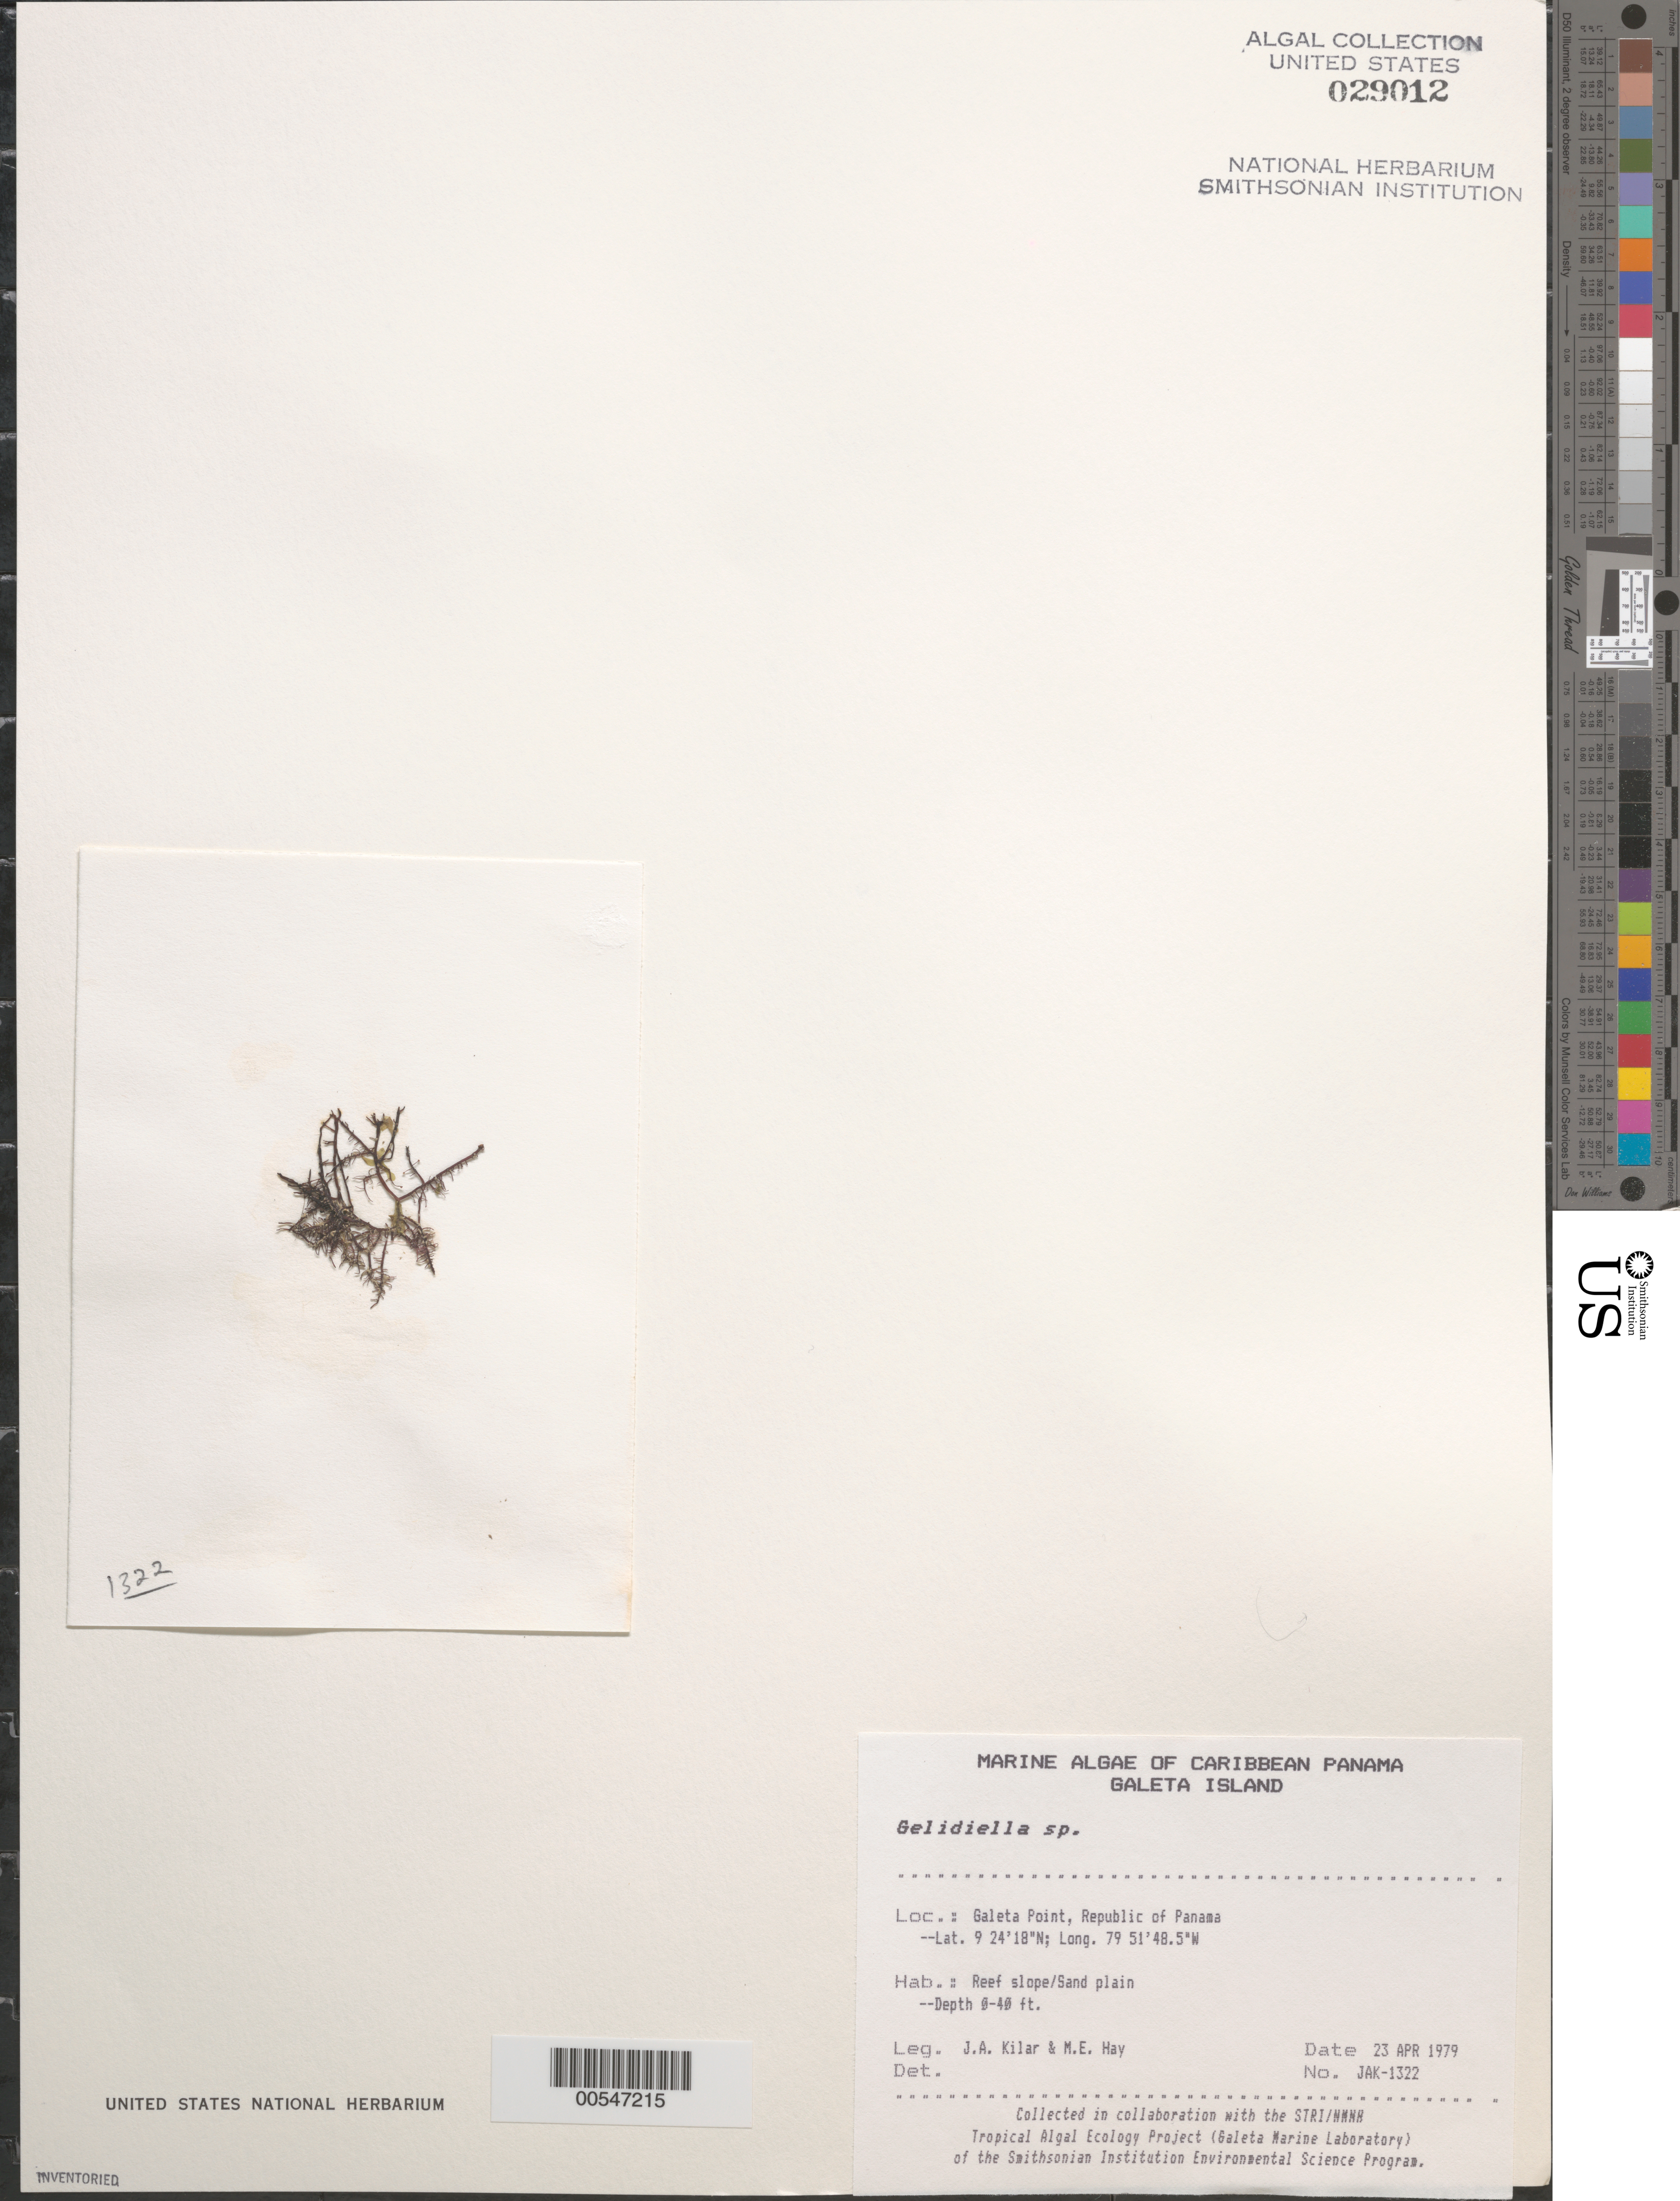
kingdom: Plantae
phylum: Rhodophyta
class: Florideophyceae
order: Gelidiales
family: Gelidiellaceae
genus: Gelidiella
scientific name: Gelidiella sp.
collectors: J. A. Kilar & M. E. Hay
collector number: JAK-1322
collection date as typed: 23 Apr 1979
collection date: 1979-04-23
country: Panama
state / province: Colón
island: Galeta Island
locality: Galeta Point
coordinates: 9 24' 18" N, 79 51' 48.5" W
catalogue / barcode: US 29012